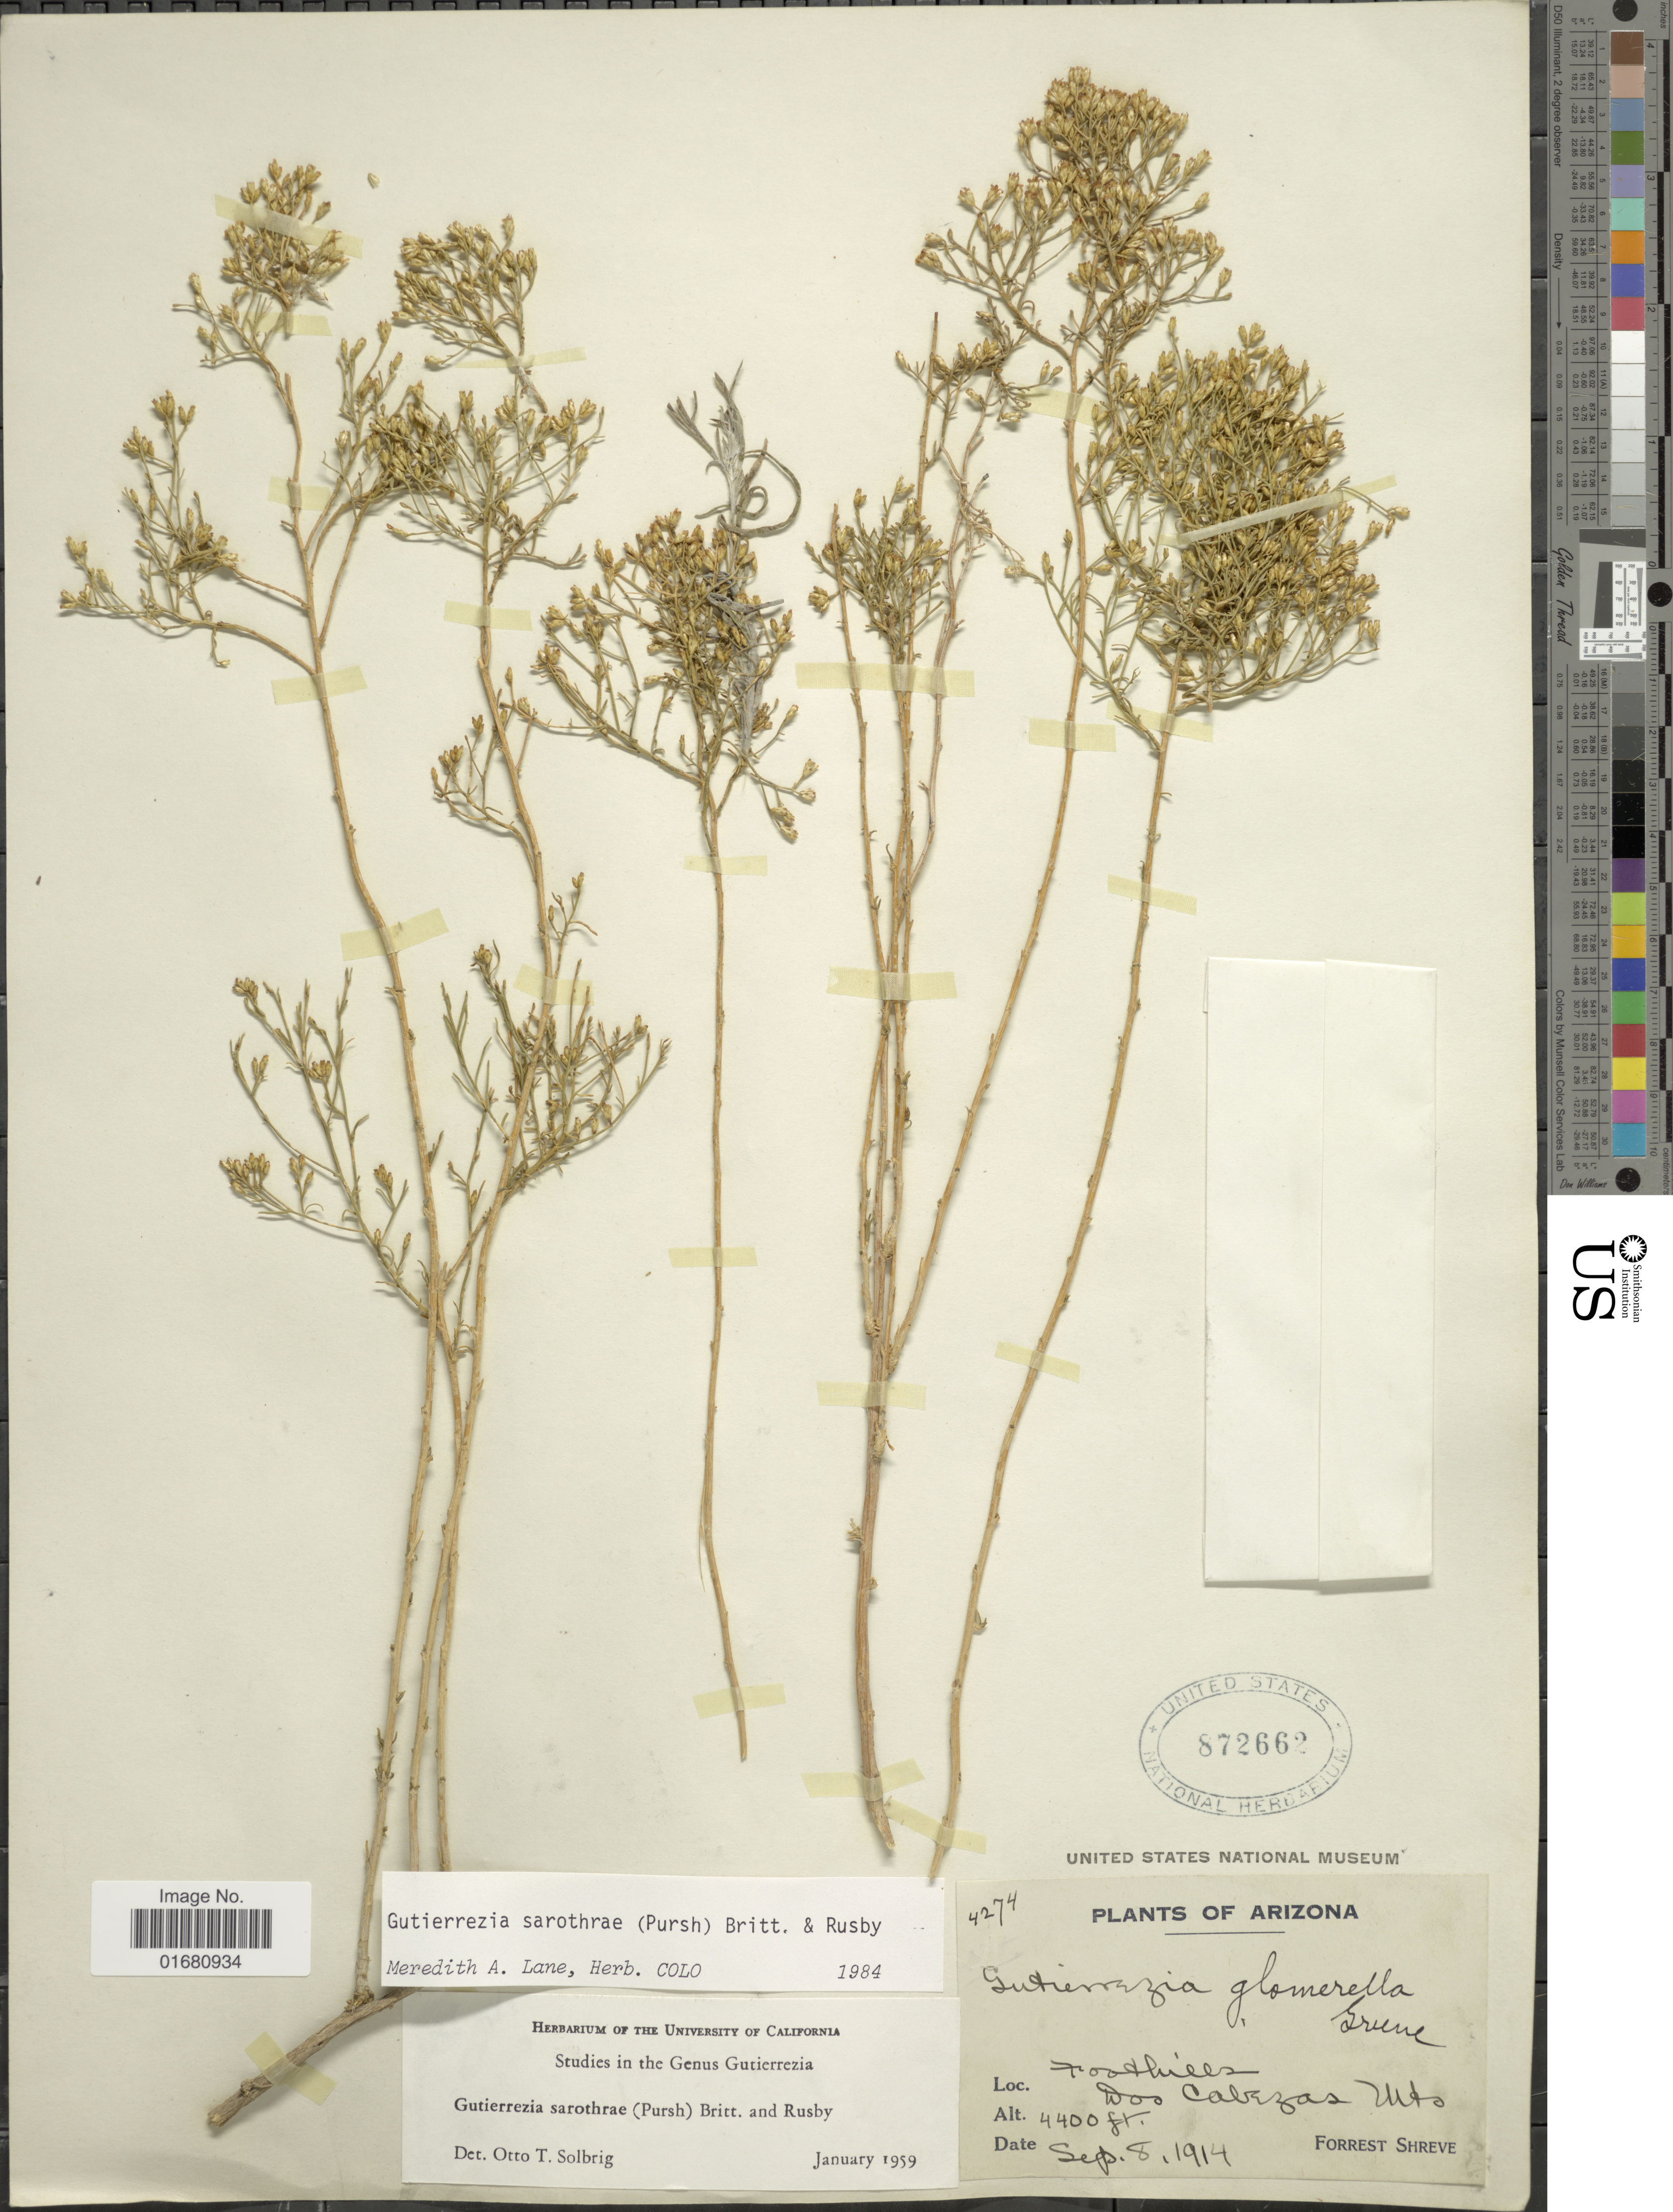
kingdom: Plantae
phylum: Tracheophyta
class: Magnoliopsida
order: Asterales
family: Asteraceae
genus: Gutierrezia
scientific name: Gutierrezia sarothrae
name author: (Pursh) Britton & Rusby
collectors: F. Shreve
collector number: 4274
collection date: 1914-09-08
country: United States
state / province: Arizona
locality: Foothills, Dos Cabezas Mts.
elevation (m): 1341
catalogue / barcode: US 872662